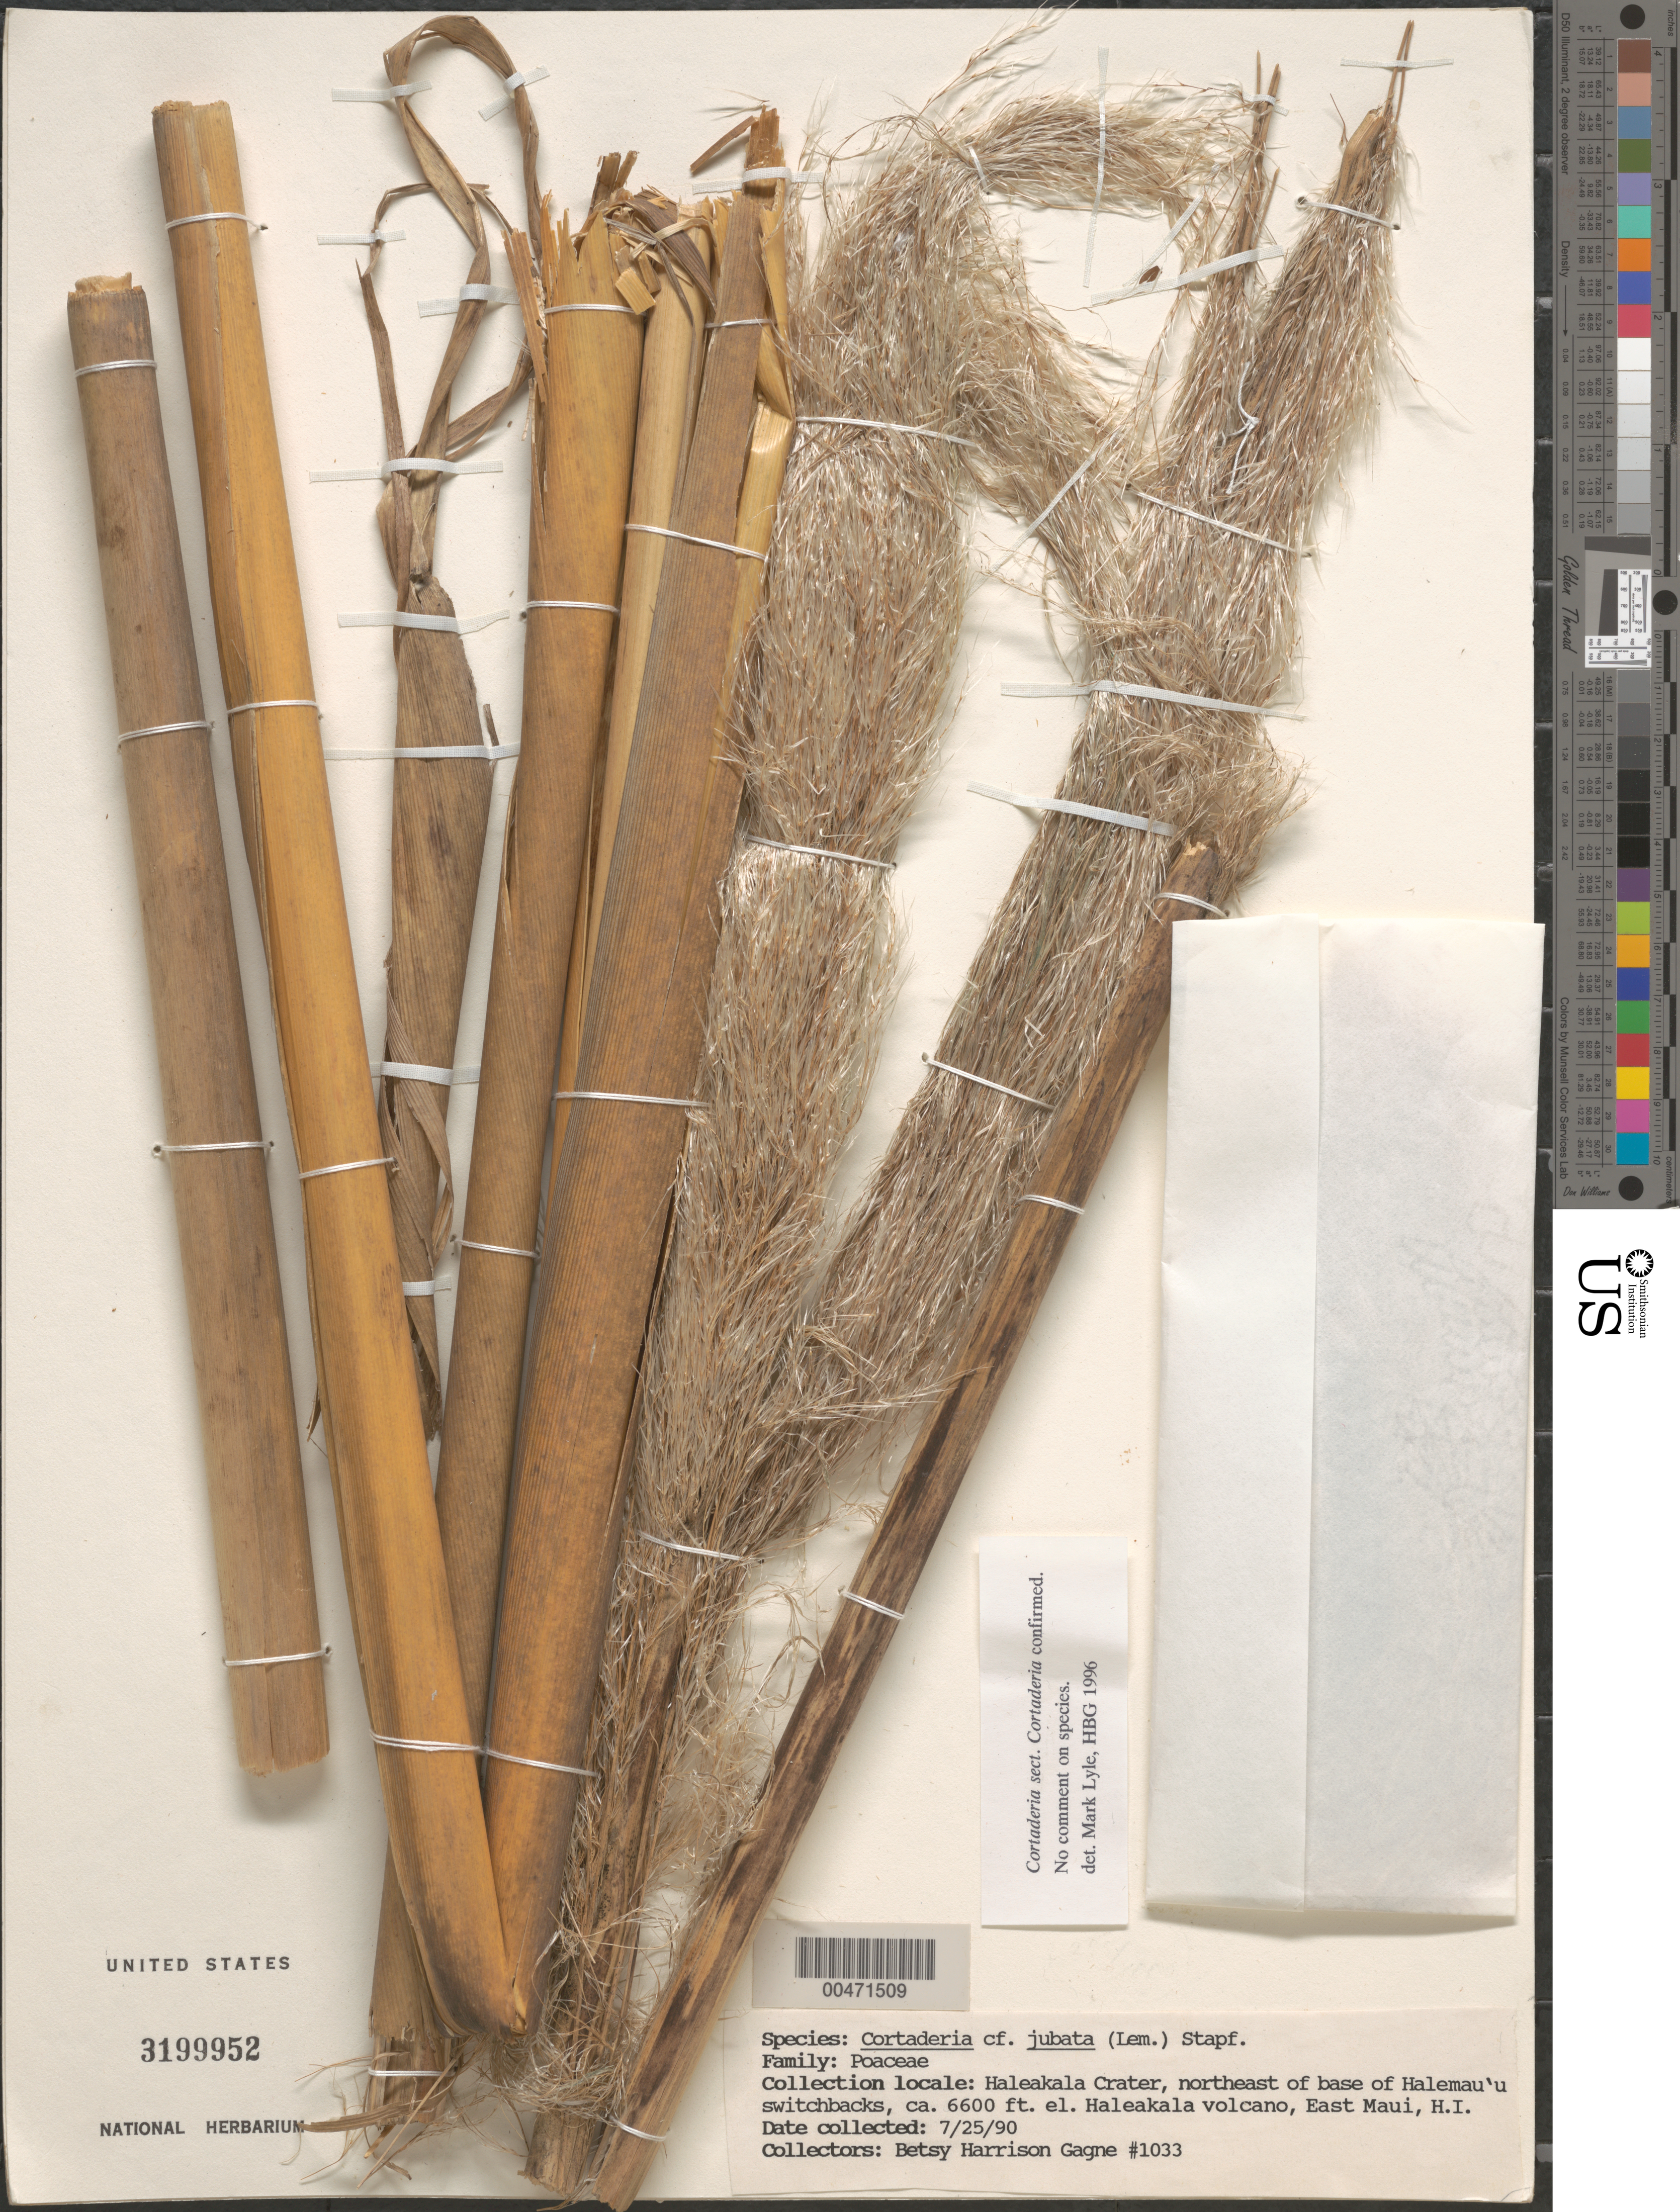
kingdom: Plantae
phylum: Tracheophyta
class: Liliopsida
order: Poales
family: Poaceae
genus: Cortaderia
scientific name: Cortaderia jubata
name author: (Lemoine) Stapf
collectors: B. H. Gagné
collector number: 1033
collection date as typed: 25 Jul 1990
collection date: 1990-07-25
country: United States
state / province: Hawaii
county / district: Maui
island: Maui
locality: Haleakala Crater, NE of base of Halemau'u switchbacks, Haleakala Volcano, E Maui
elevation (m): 2012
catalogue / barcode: US 3199952